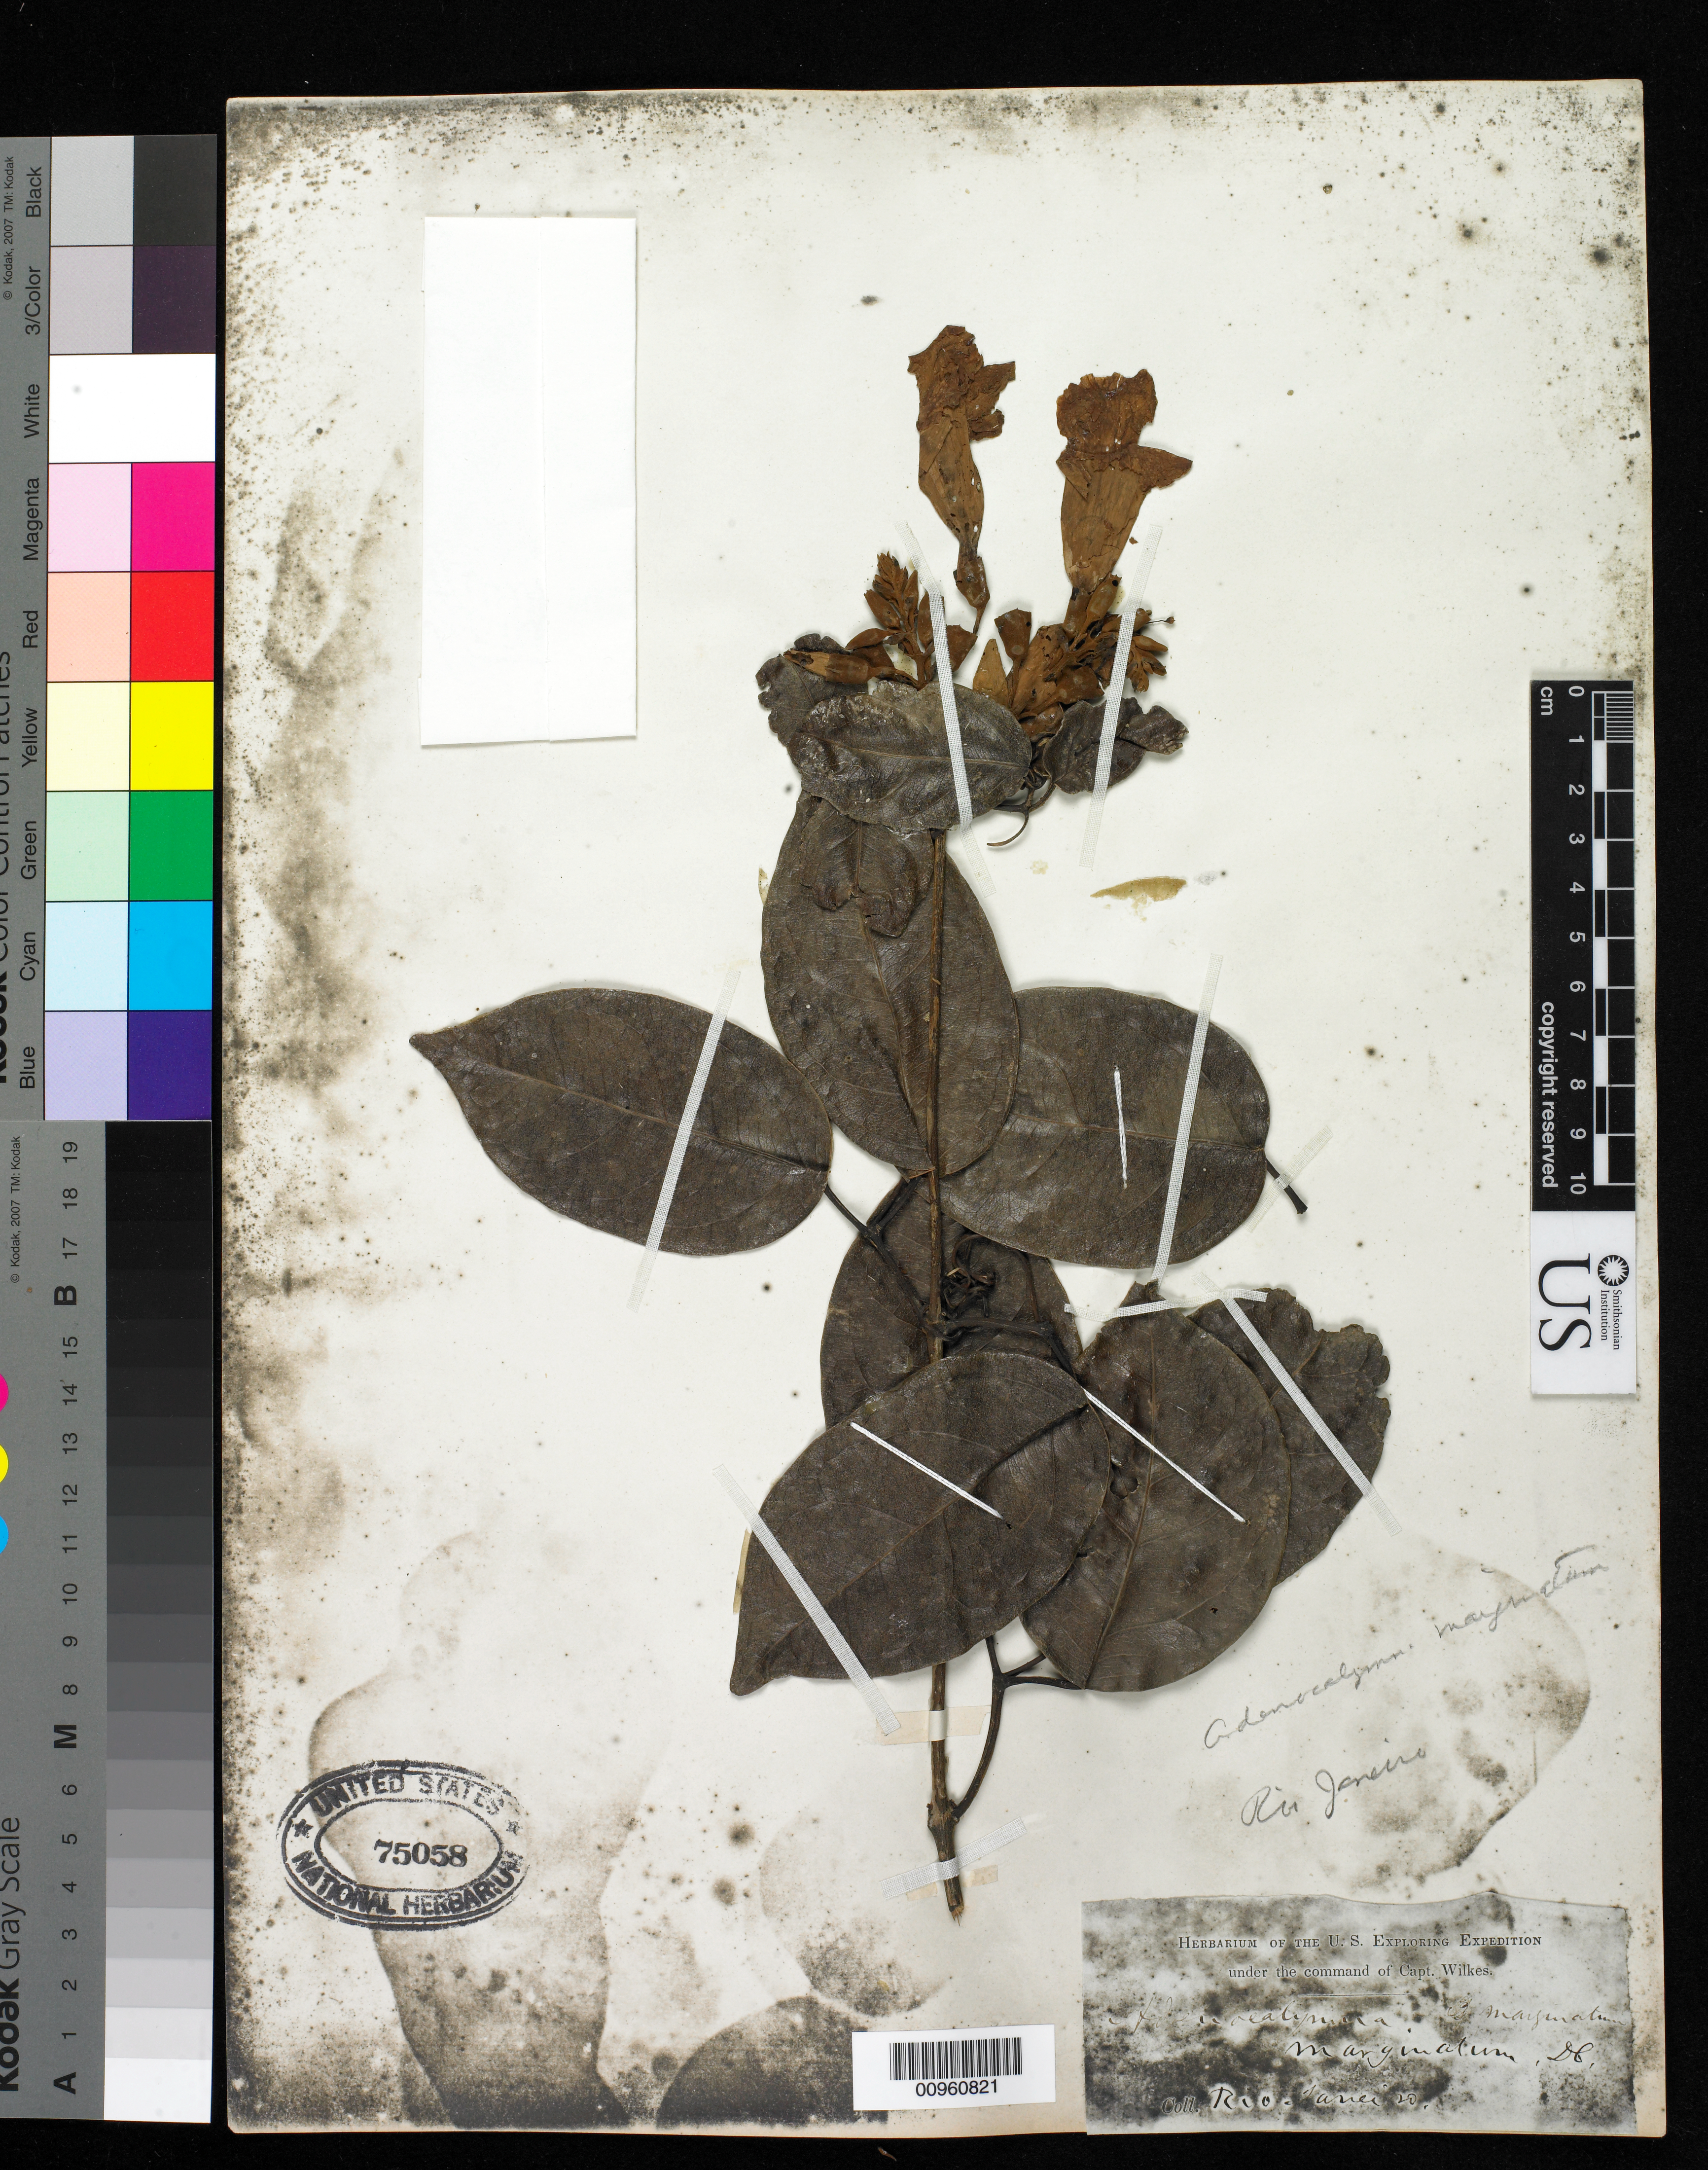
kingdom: Plantae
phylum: Tracheophyta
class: Magnoliopsida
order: Lamiales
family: Bignoniaceae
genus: Adenocalymma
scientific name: Adenocalymma marginatum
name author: (Cham.) DC.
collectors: Wilkes Explor. Exped.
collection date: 1838/1842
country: Brazil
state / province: Rio de Janeiro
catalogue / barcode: US 75058